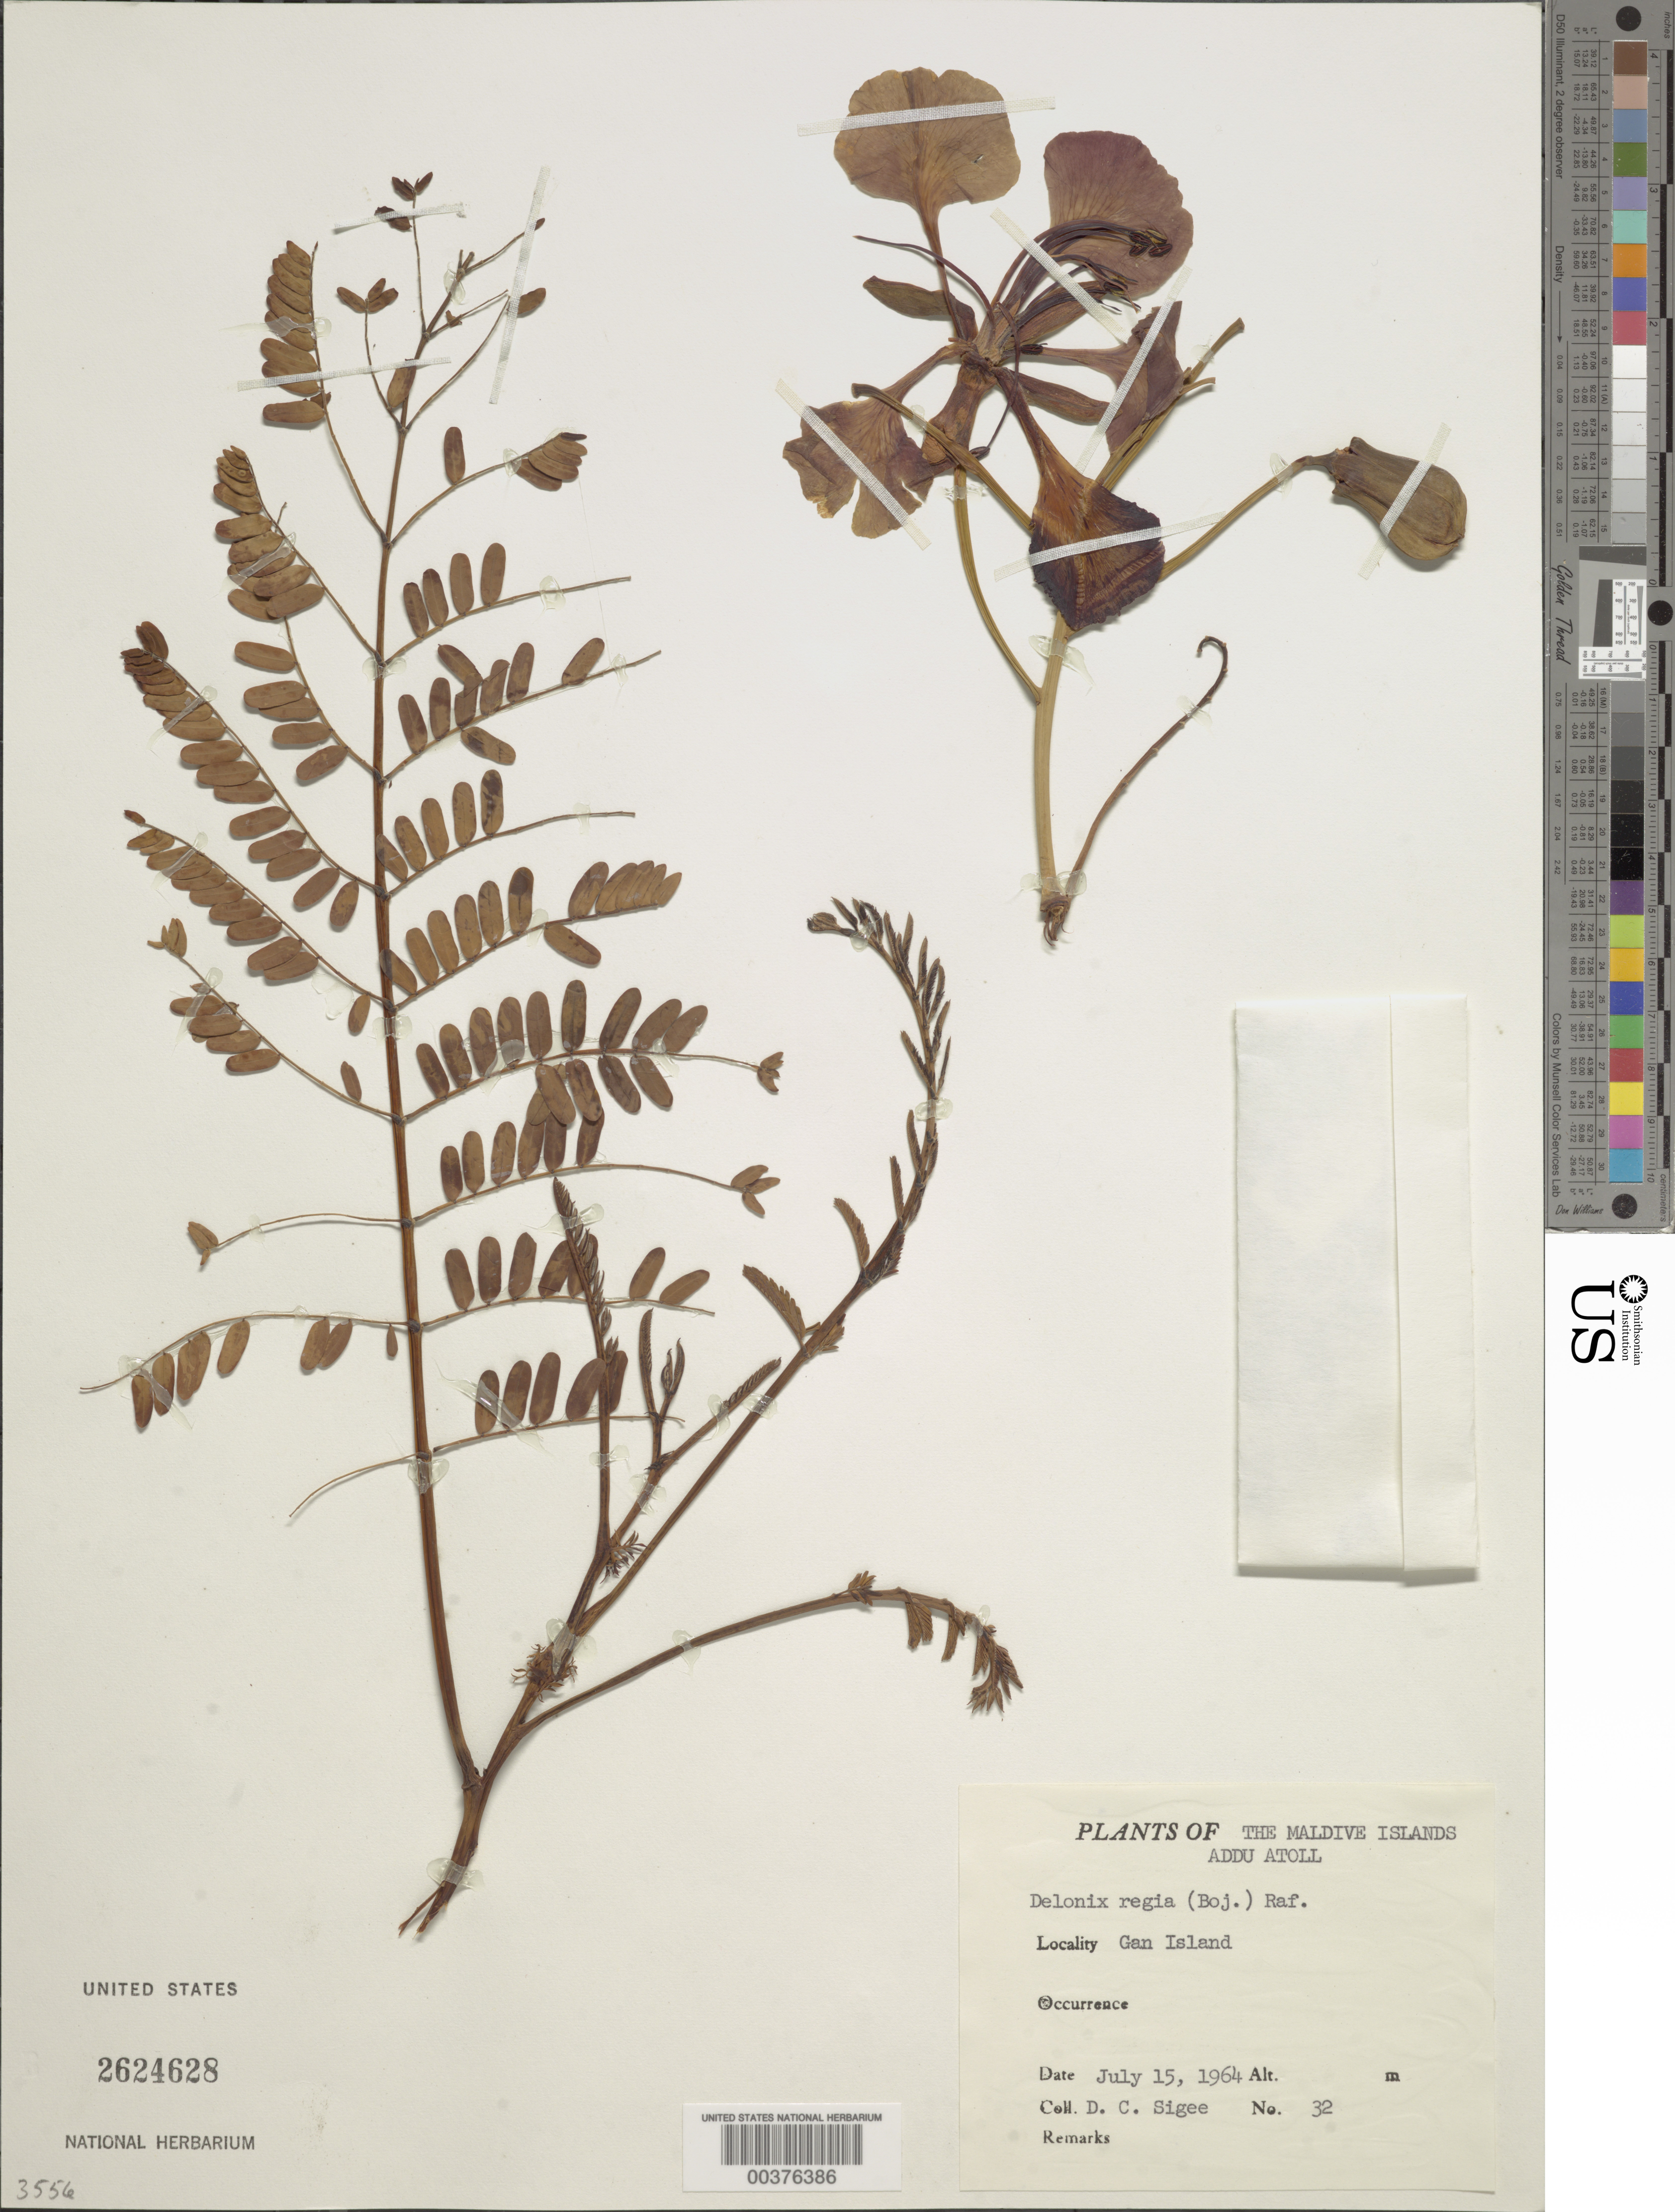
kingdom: Plantae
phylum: Tracheophyta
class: Magnoliopsida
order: Fabales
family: Fabaceae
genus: Delonix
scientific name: Delonix regia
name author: (Bojer ex Hook.) Raf.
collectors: D. C. Sigee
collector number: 32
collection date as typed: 15 Jul 1964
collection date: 1964-07-15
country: Maldive Islands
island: Addu Atoll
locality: Seenu. Gan Islet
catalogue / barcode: US 2624628